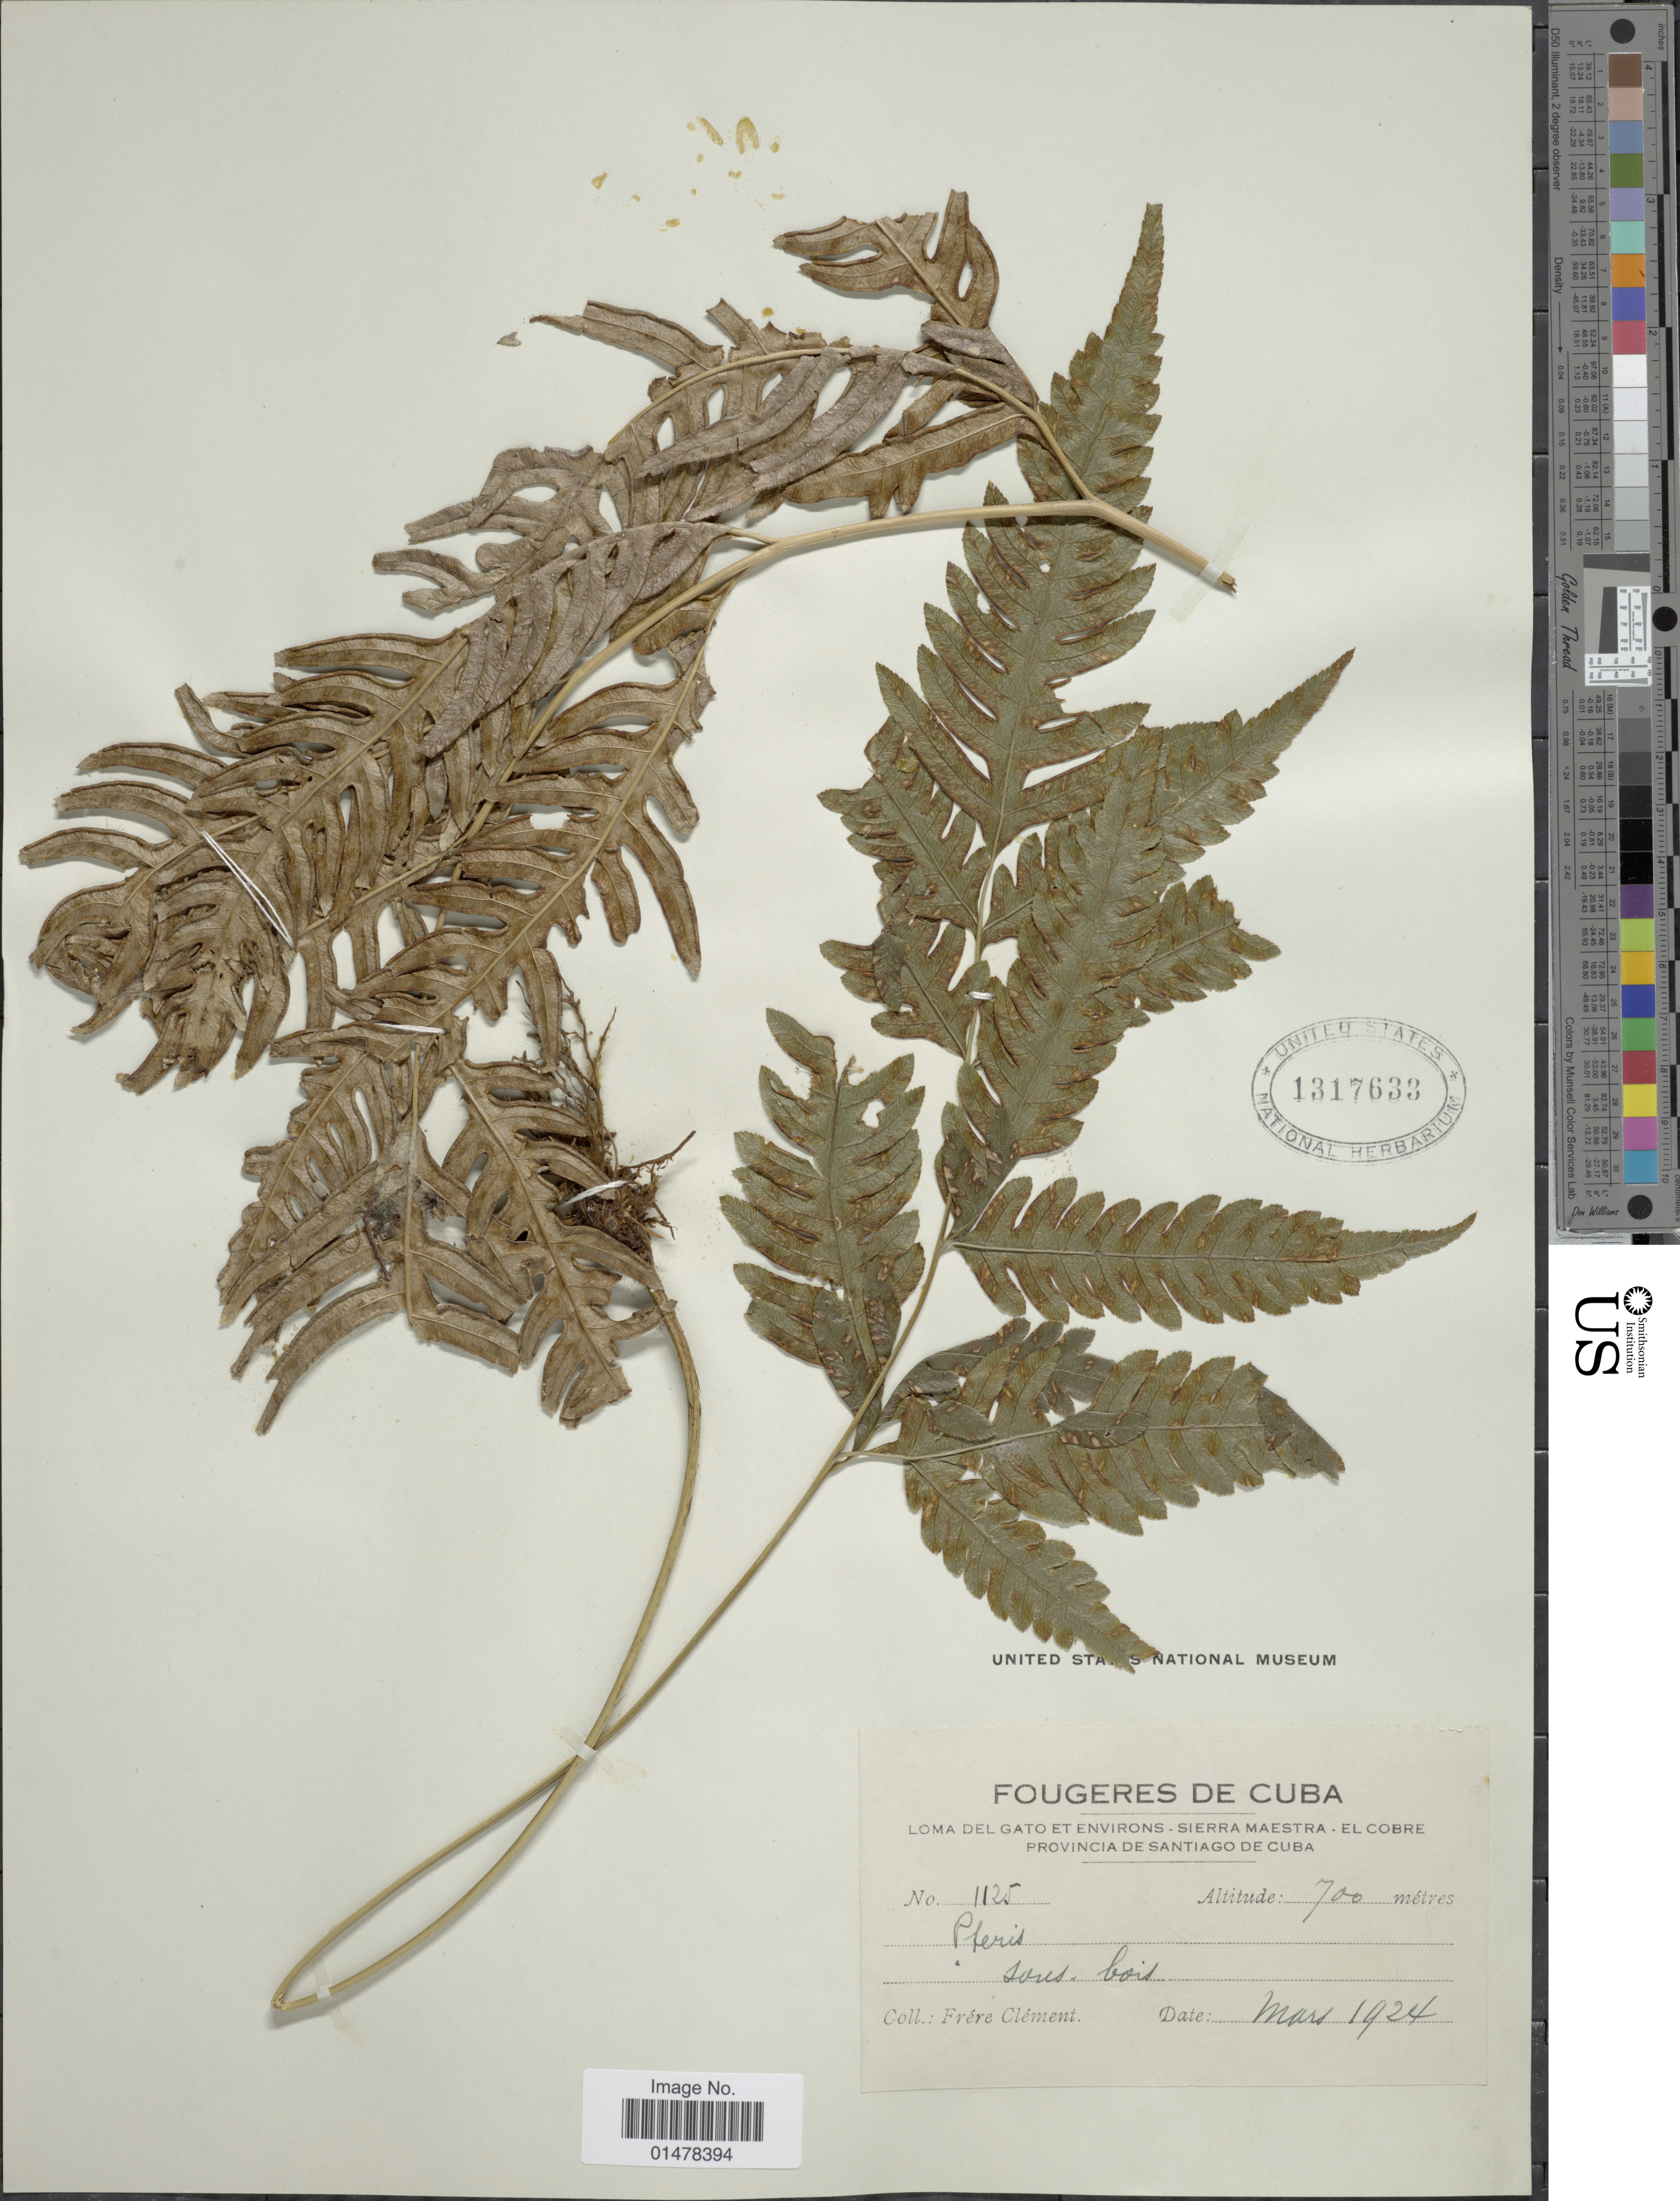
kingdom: Plantae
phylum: Tracheophyta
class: Polypodiopsida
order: Polypodiales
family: Pteridaceae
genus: Pteris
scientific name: Pteris altissima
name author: Poir.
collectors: B. Clement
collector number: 1125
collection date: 1924-03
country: Cuba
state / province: Santiago de Cuba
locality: Sous bois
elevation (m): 700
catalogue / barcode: US 1317633